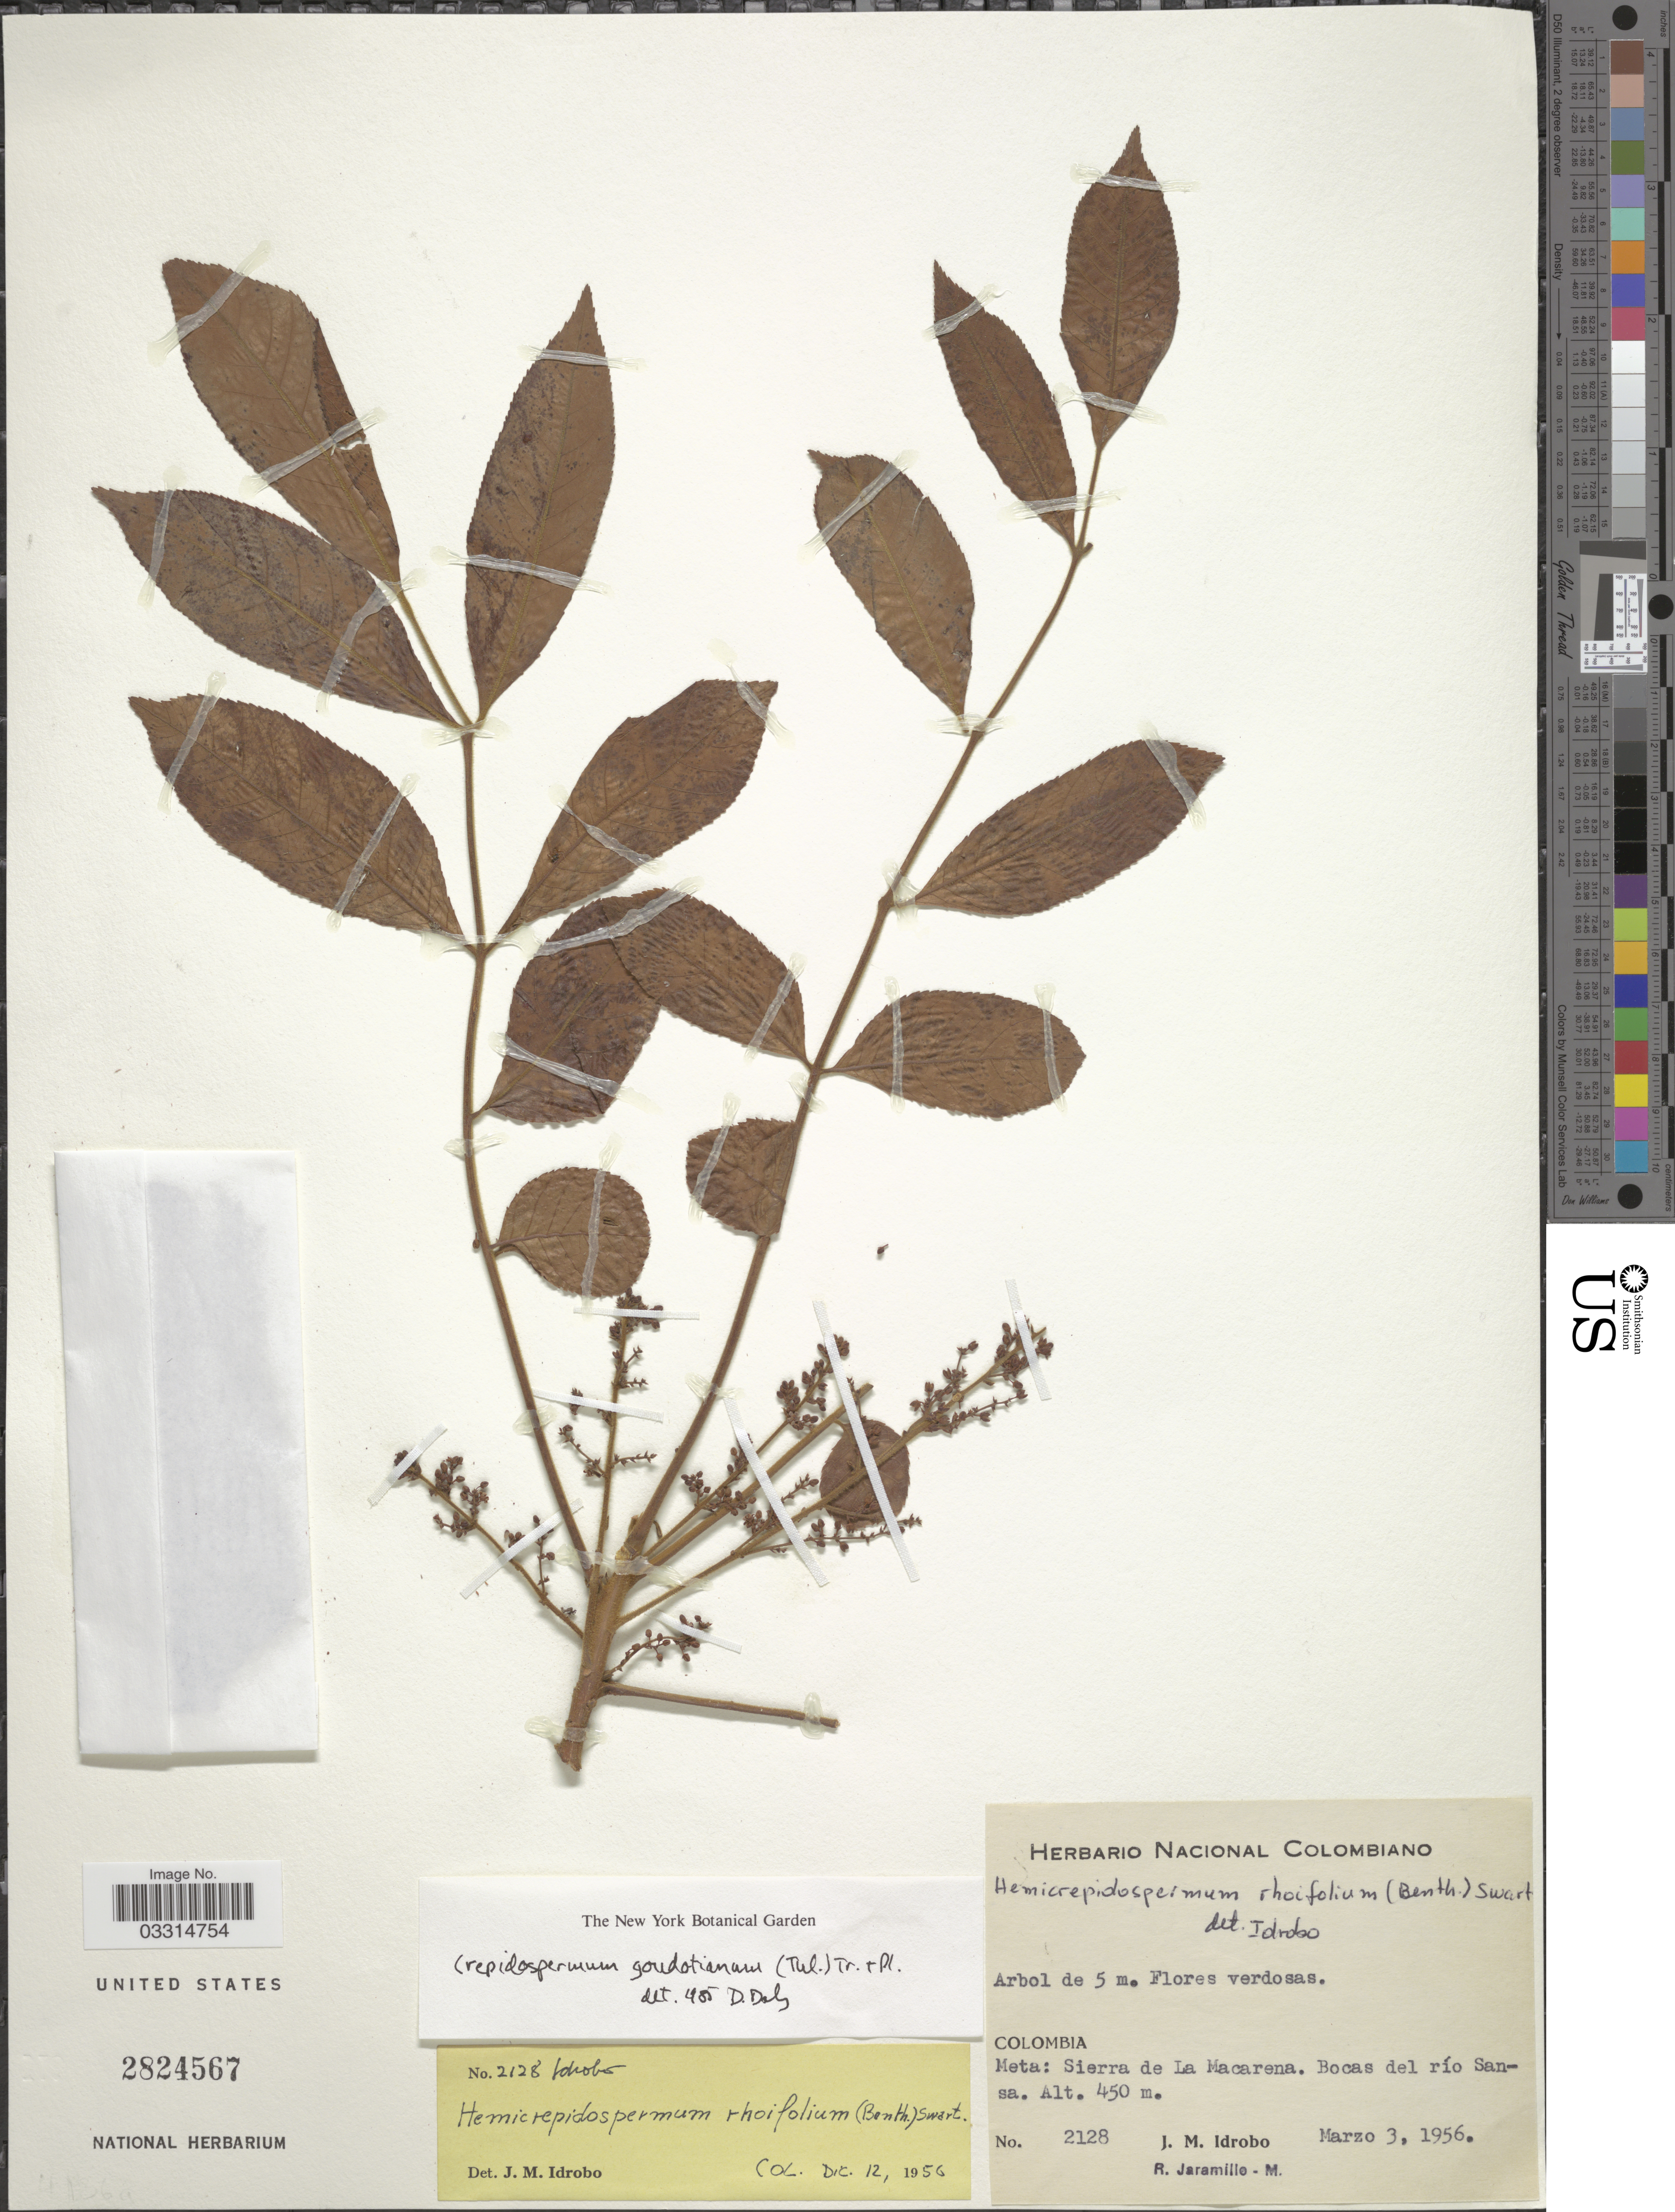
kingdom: Plantae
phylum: Tracheophyta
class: Magnoliopsida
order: Sapindales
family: Burseraceae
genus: Protium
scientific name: Protium goudotianum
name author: (Tul.) Byng & Christenh.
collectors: J. M. Idrobo & R. Jaramillo M.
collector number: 2128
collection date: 1956-03-03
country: Colombia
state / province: Meta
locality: Sierra de La Macarena. Bocas del río Sansa.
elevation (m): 450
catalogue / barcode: US 2824567